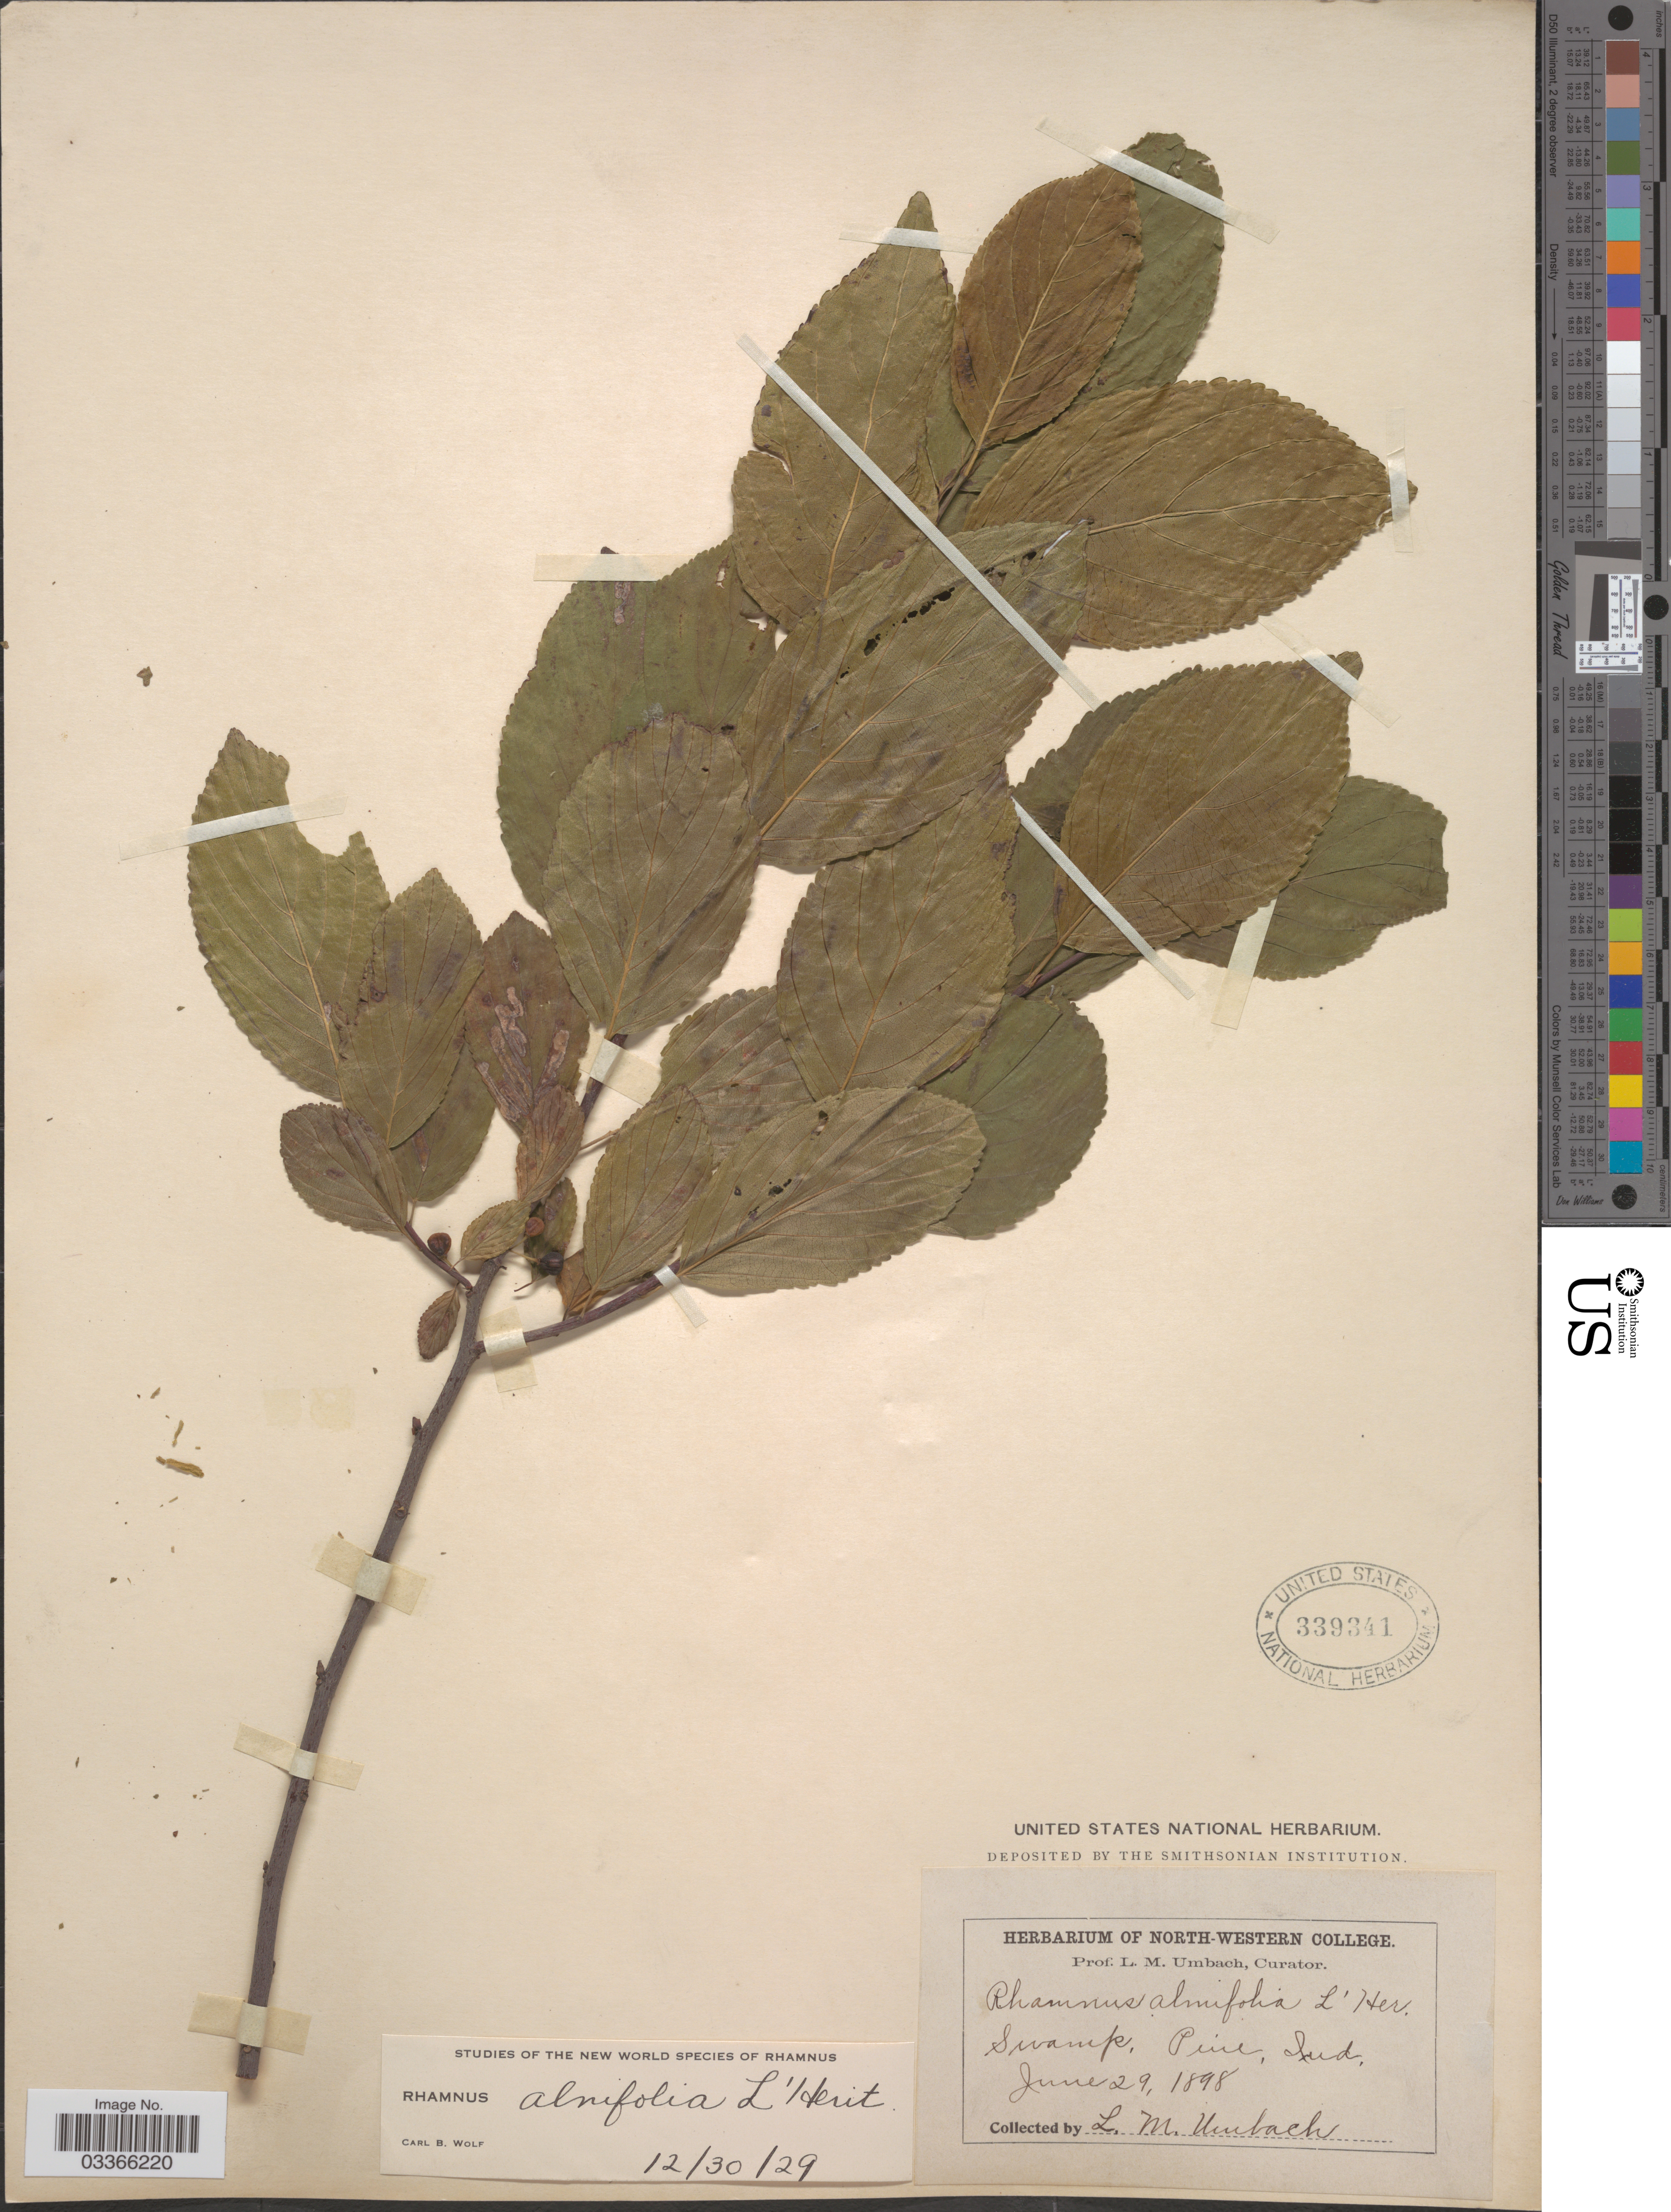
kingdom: Plantae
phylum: Tracheophyta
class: Magnoliopsida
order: Rosales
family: Rhamnaceae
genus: Rhamnus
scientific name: Rhamnus alnifolia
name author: L'Hér.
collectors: L. M. Umbach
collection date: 1898-06-29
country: United States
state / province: Indiana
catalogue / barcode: US 339341